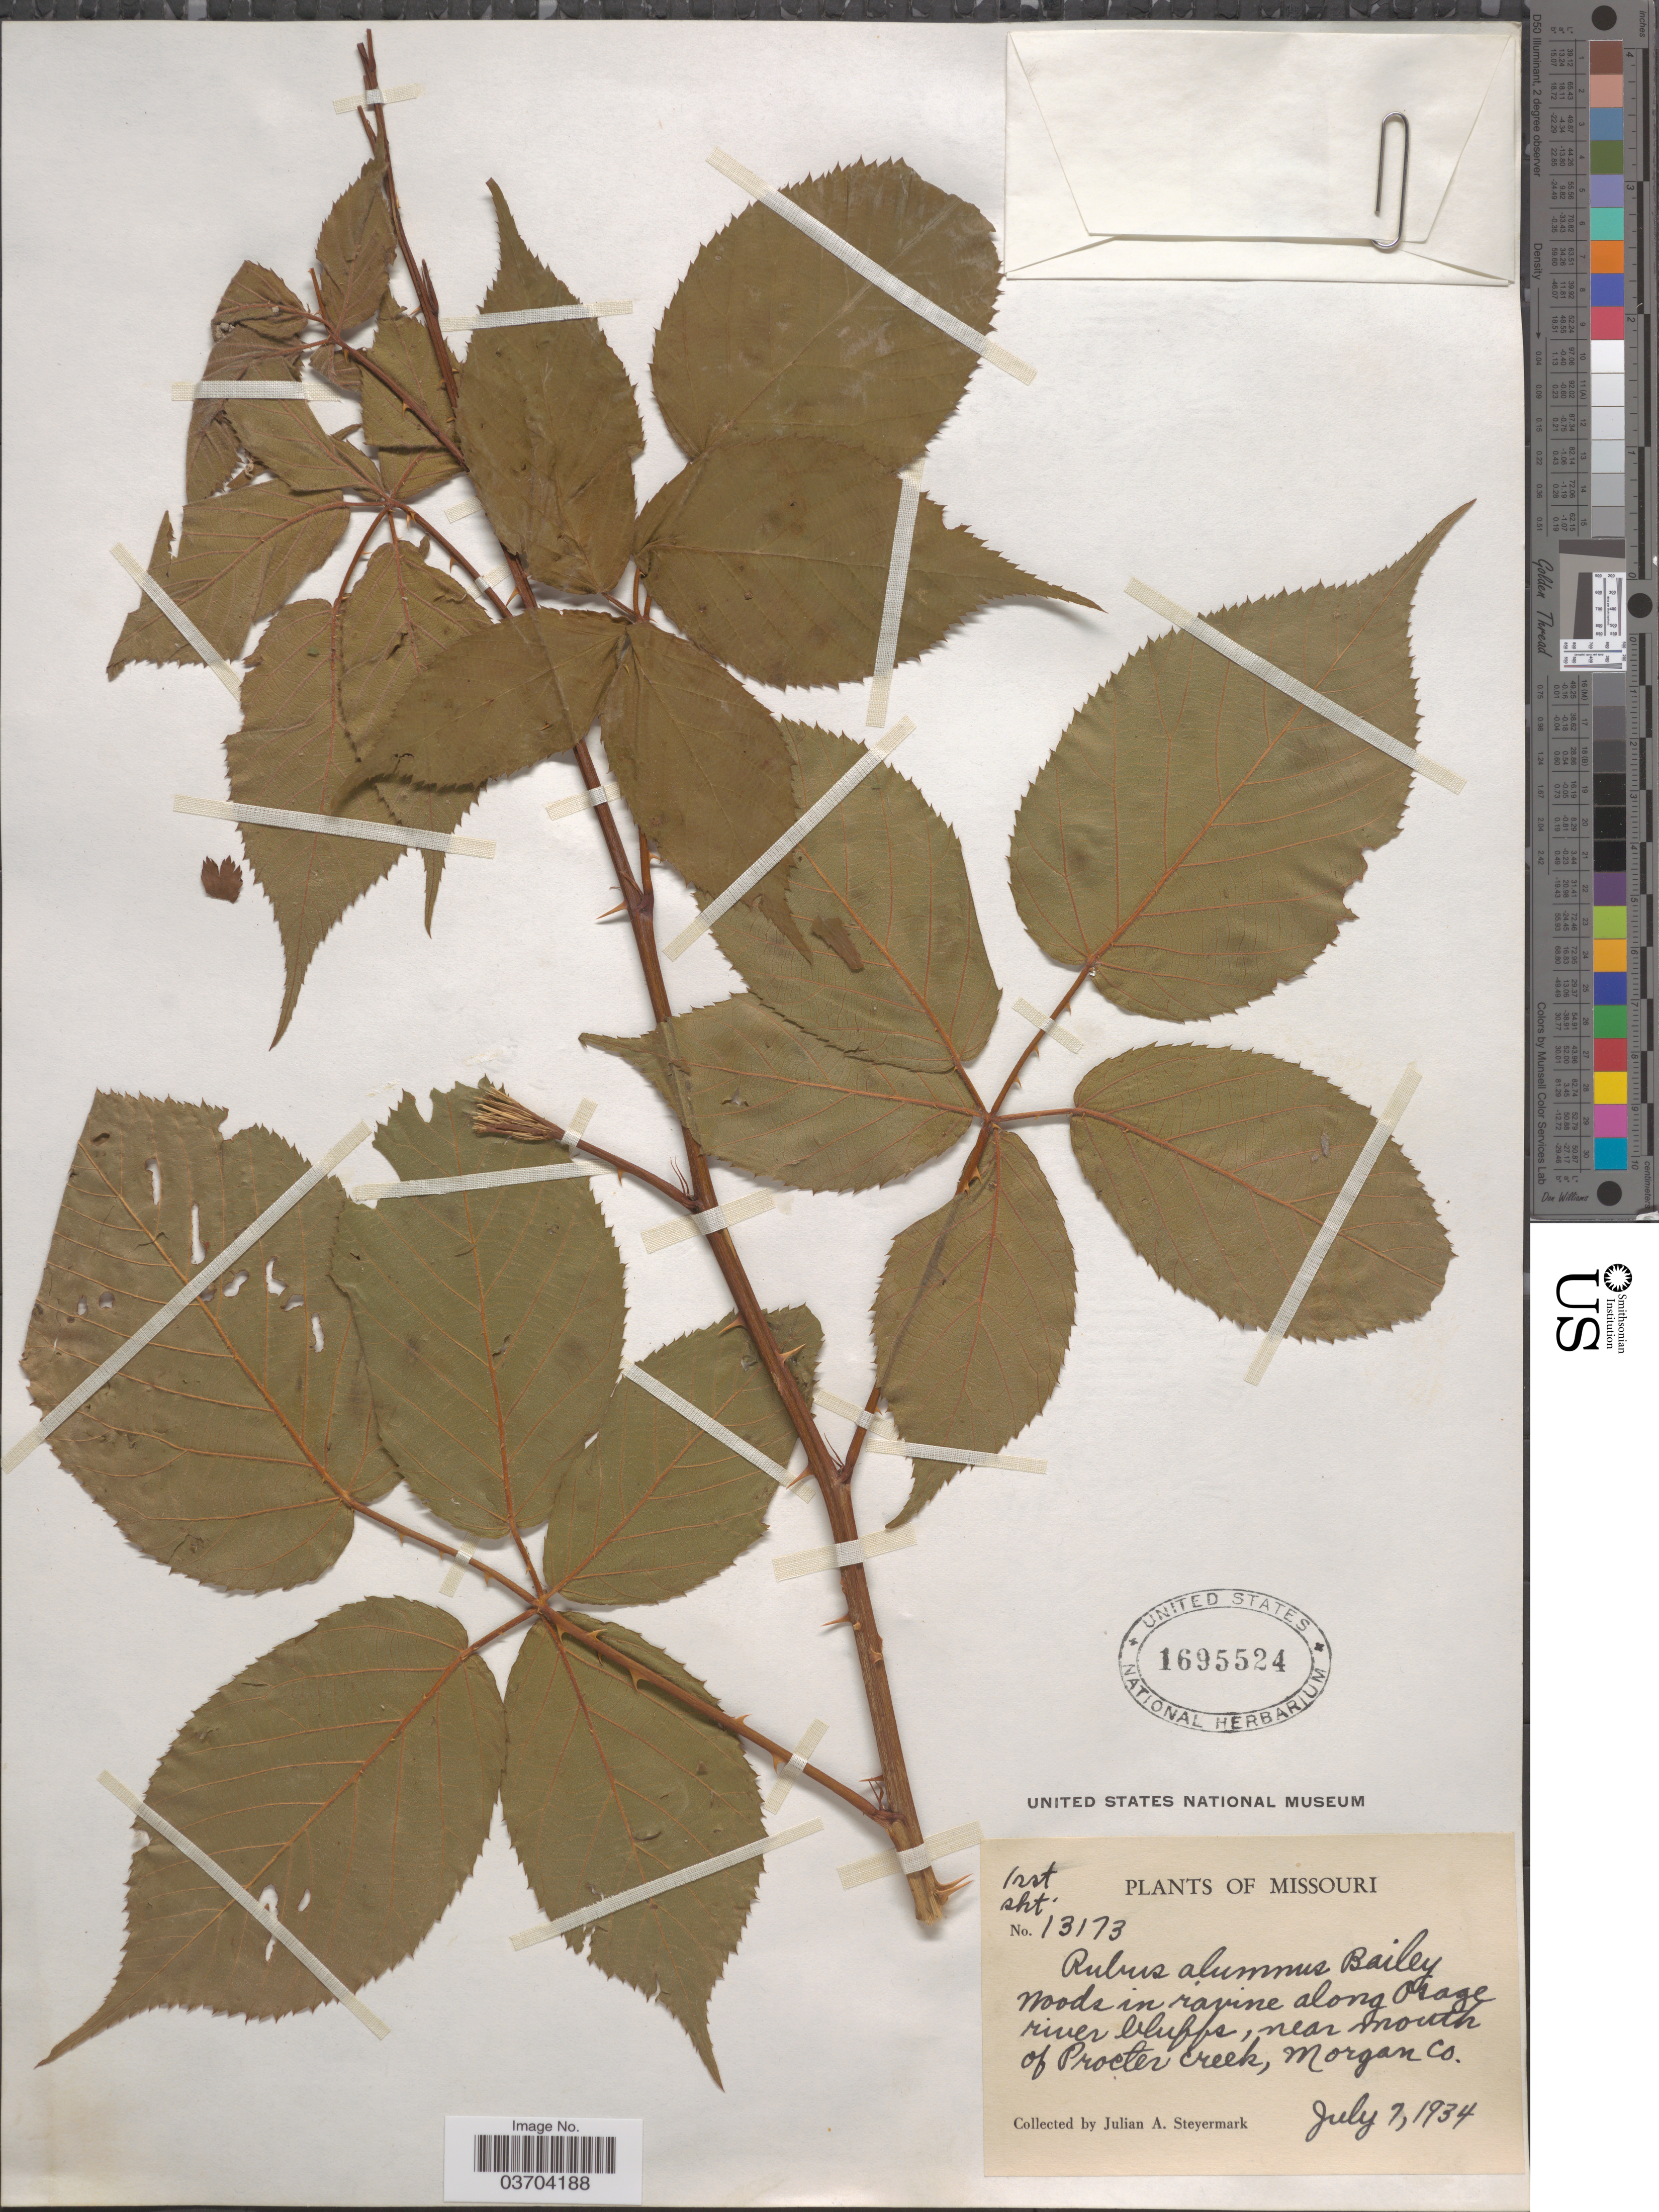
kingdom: Plantae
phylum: Tracheophyta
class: Magnoliopsida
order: Rosales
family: Rosaceae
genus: Rubus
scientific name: Rubus alumnus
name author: L.H. Bailey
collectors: J. Steyermark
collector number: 13173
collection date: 1934-07-07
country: United States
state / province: Missouri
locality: Along Osage river bluffs, near mouth of Procter Creek, Morgan Co.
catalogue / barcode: US 1695524